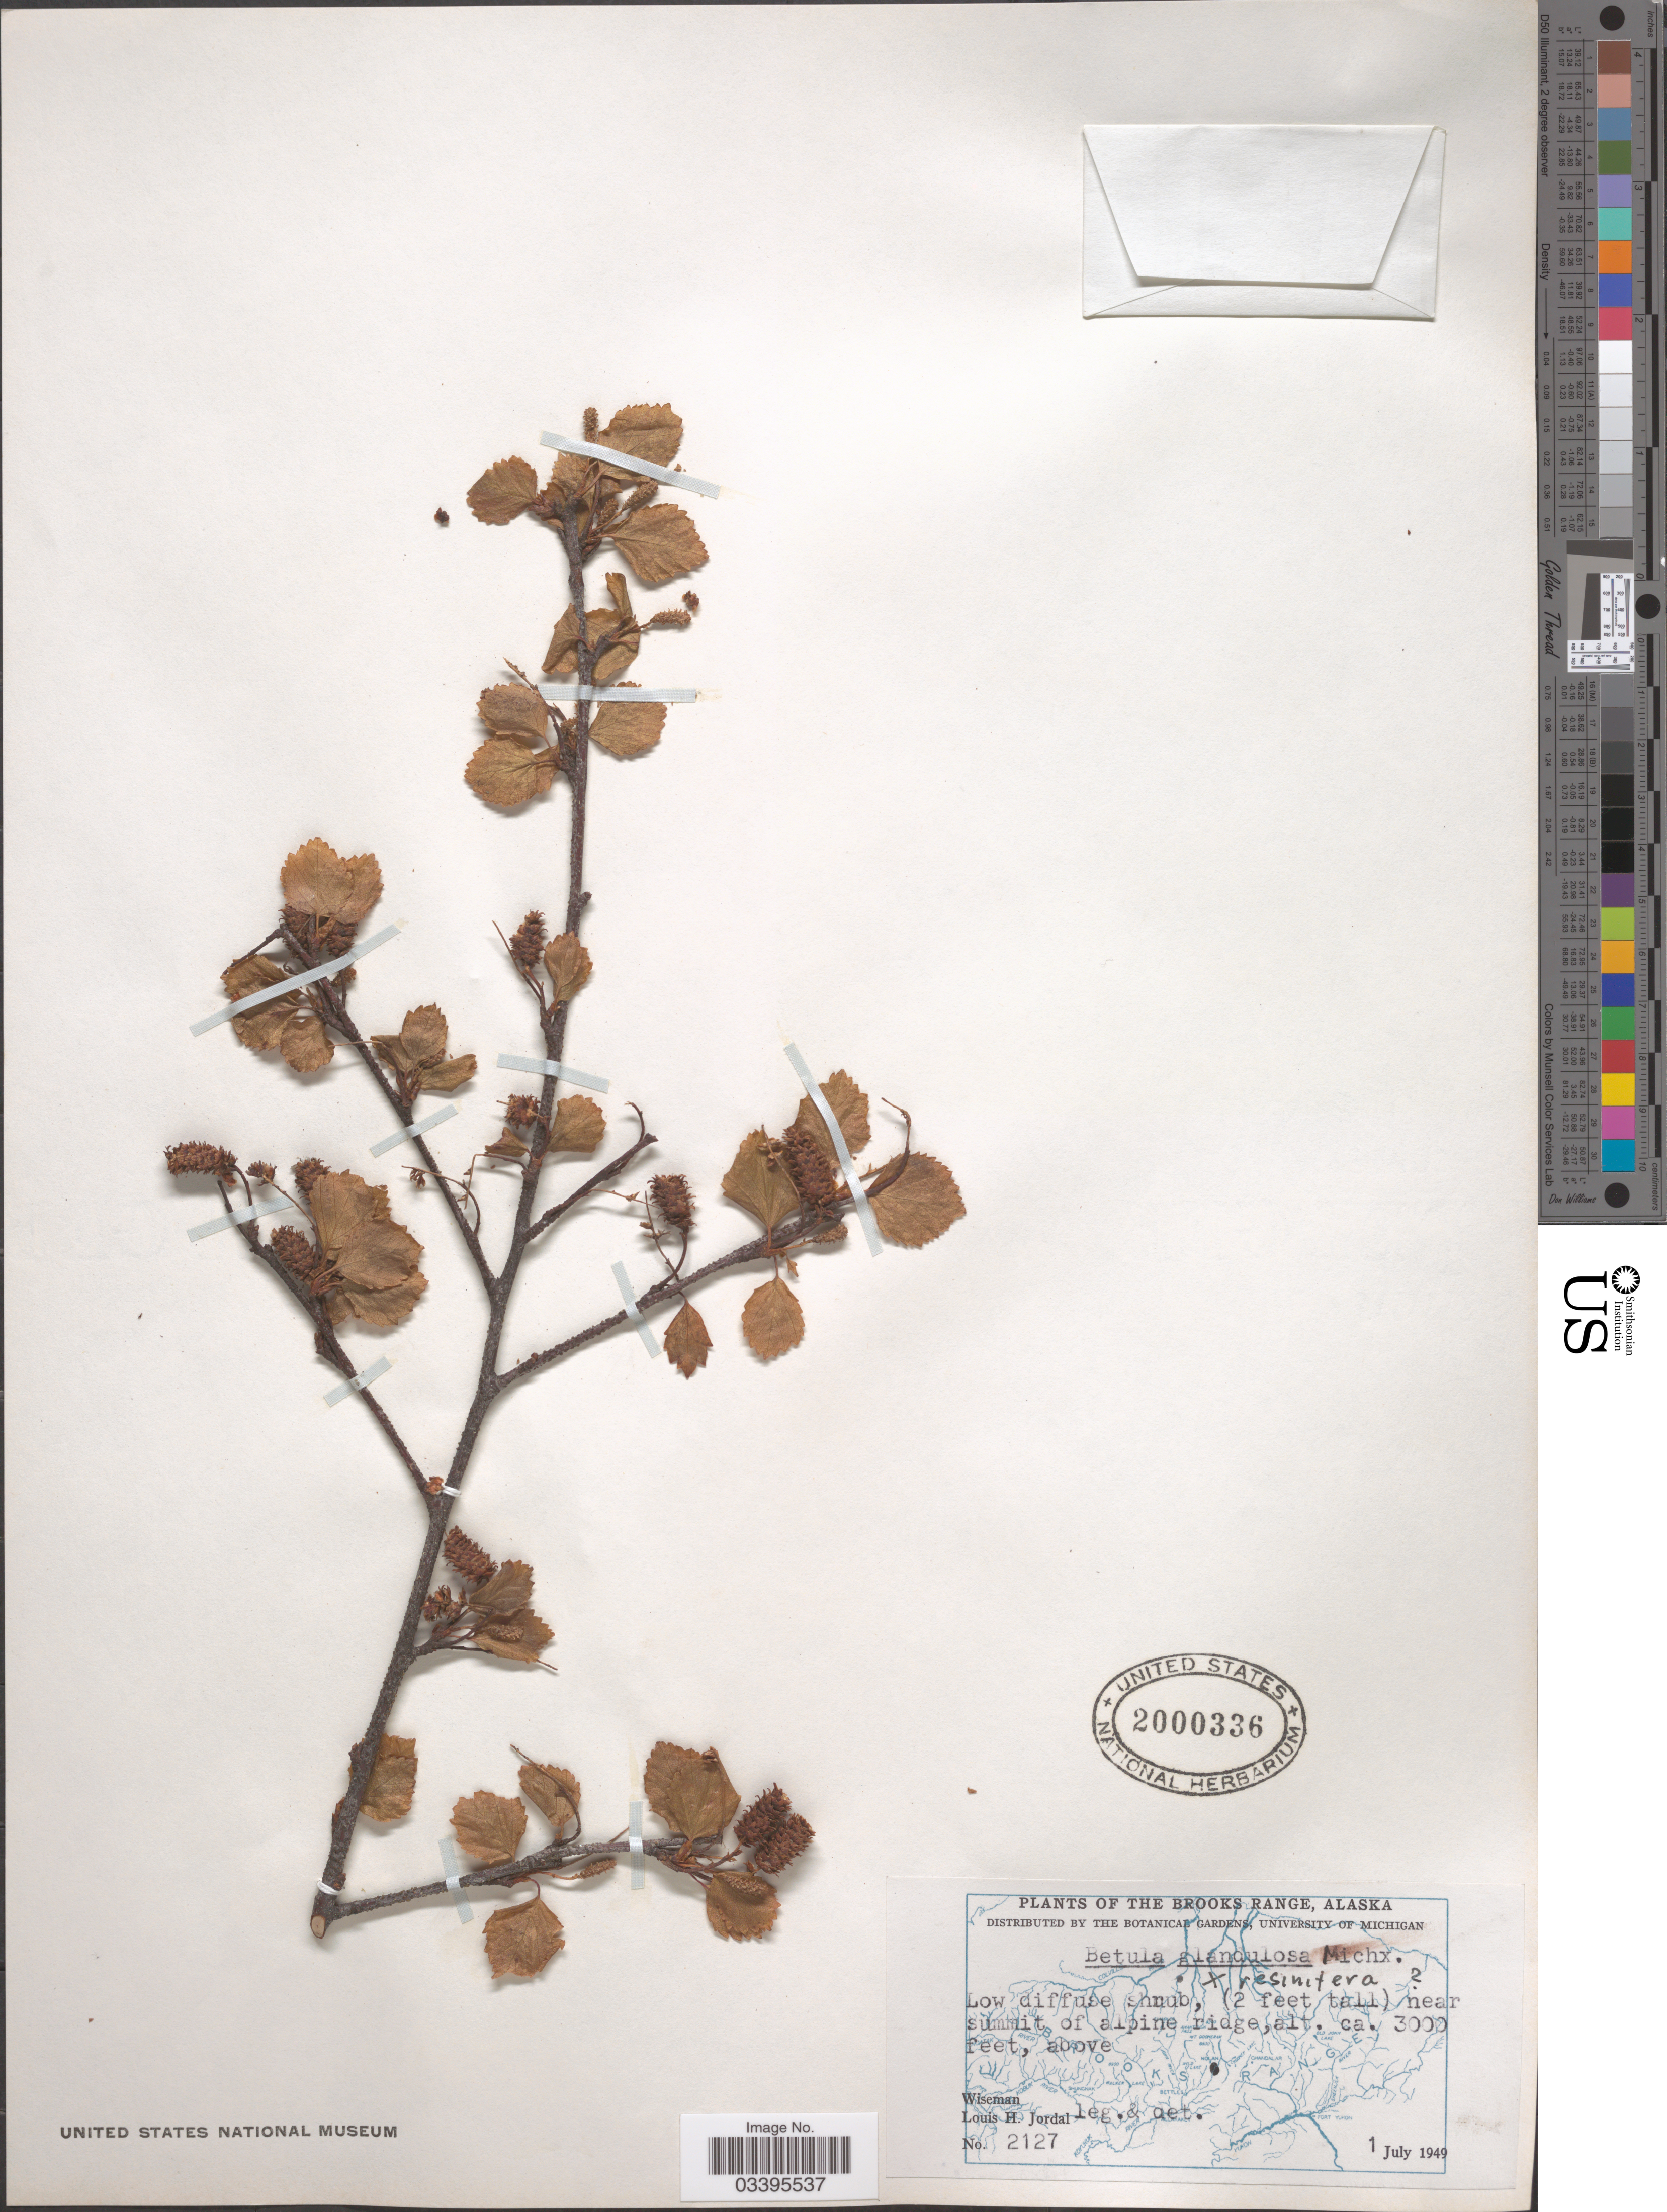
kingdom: Plantae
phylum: Tracheophyta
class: Magnoliopsida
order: Fagales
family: Betulaceae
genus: Betula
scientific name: Betula glandulosa x B. resinifera Britton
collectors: L. Jordal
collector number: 2127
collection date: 1949-07-01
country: United States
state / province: Alaska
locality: The Brooks Range, near summit of alpine ridge, above Wiseman.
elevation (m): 914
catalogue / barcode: US 2000336